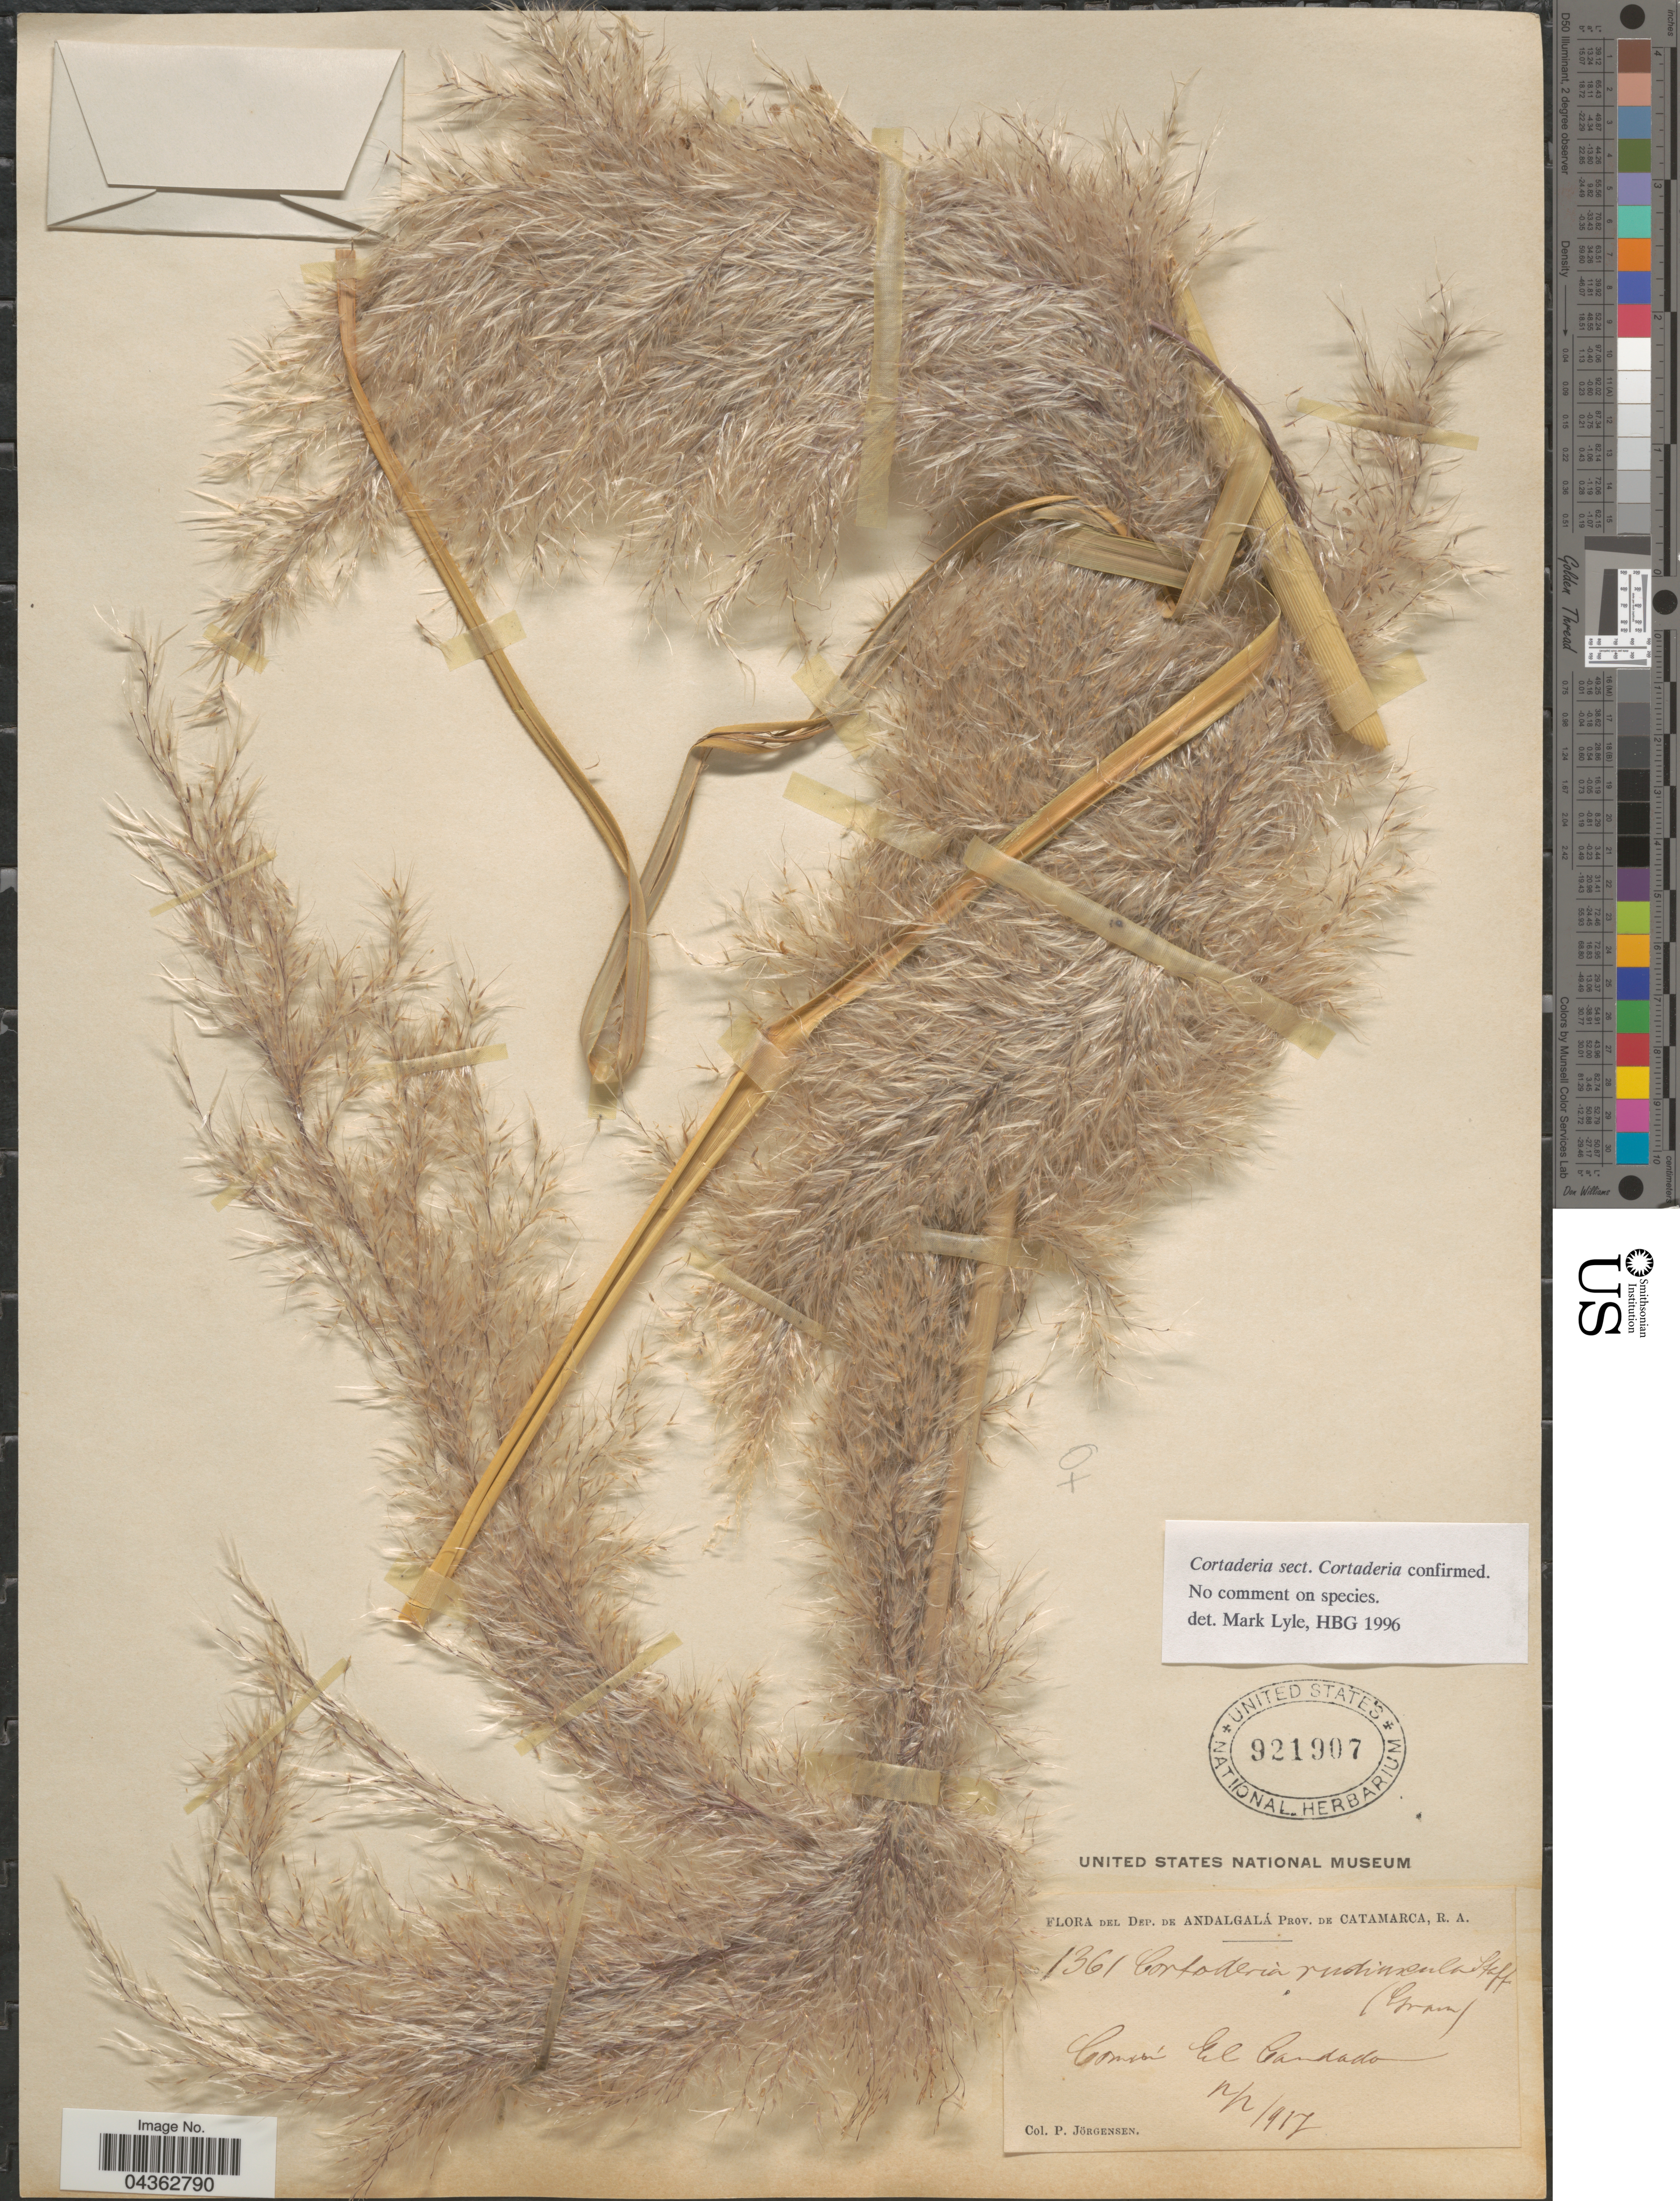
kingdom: Plantae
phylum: Tracheophyta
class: Liliopsida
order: Poales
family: Poaceae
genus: Cortaderia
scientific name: Cortaderia rudiuscula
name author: Stapf in Gardner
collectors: P. Jörgensen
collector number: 1361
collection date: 1917-02-12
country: Argentina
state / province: Catamarca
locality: Dep. de Andalgalá. Común El Candado.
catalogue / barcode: US 921907